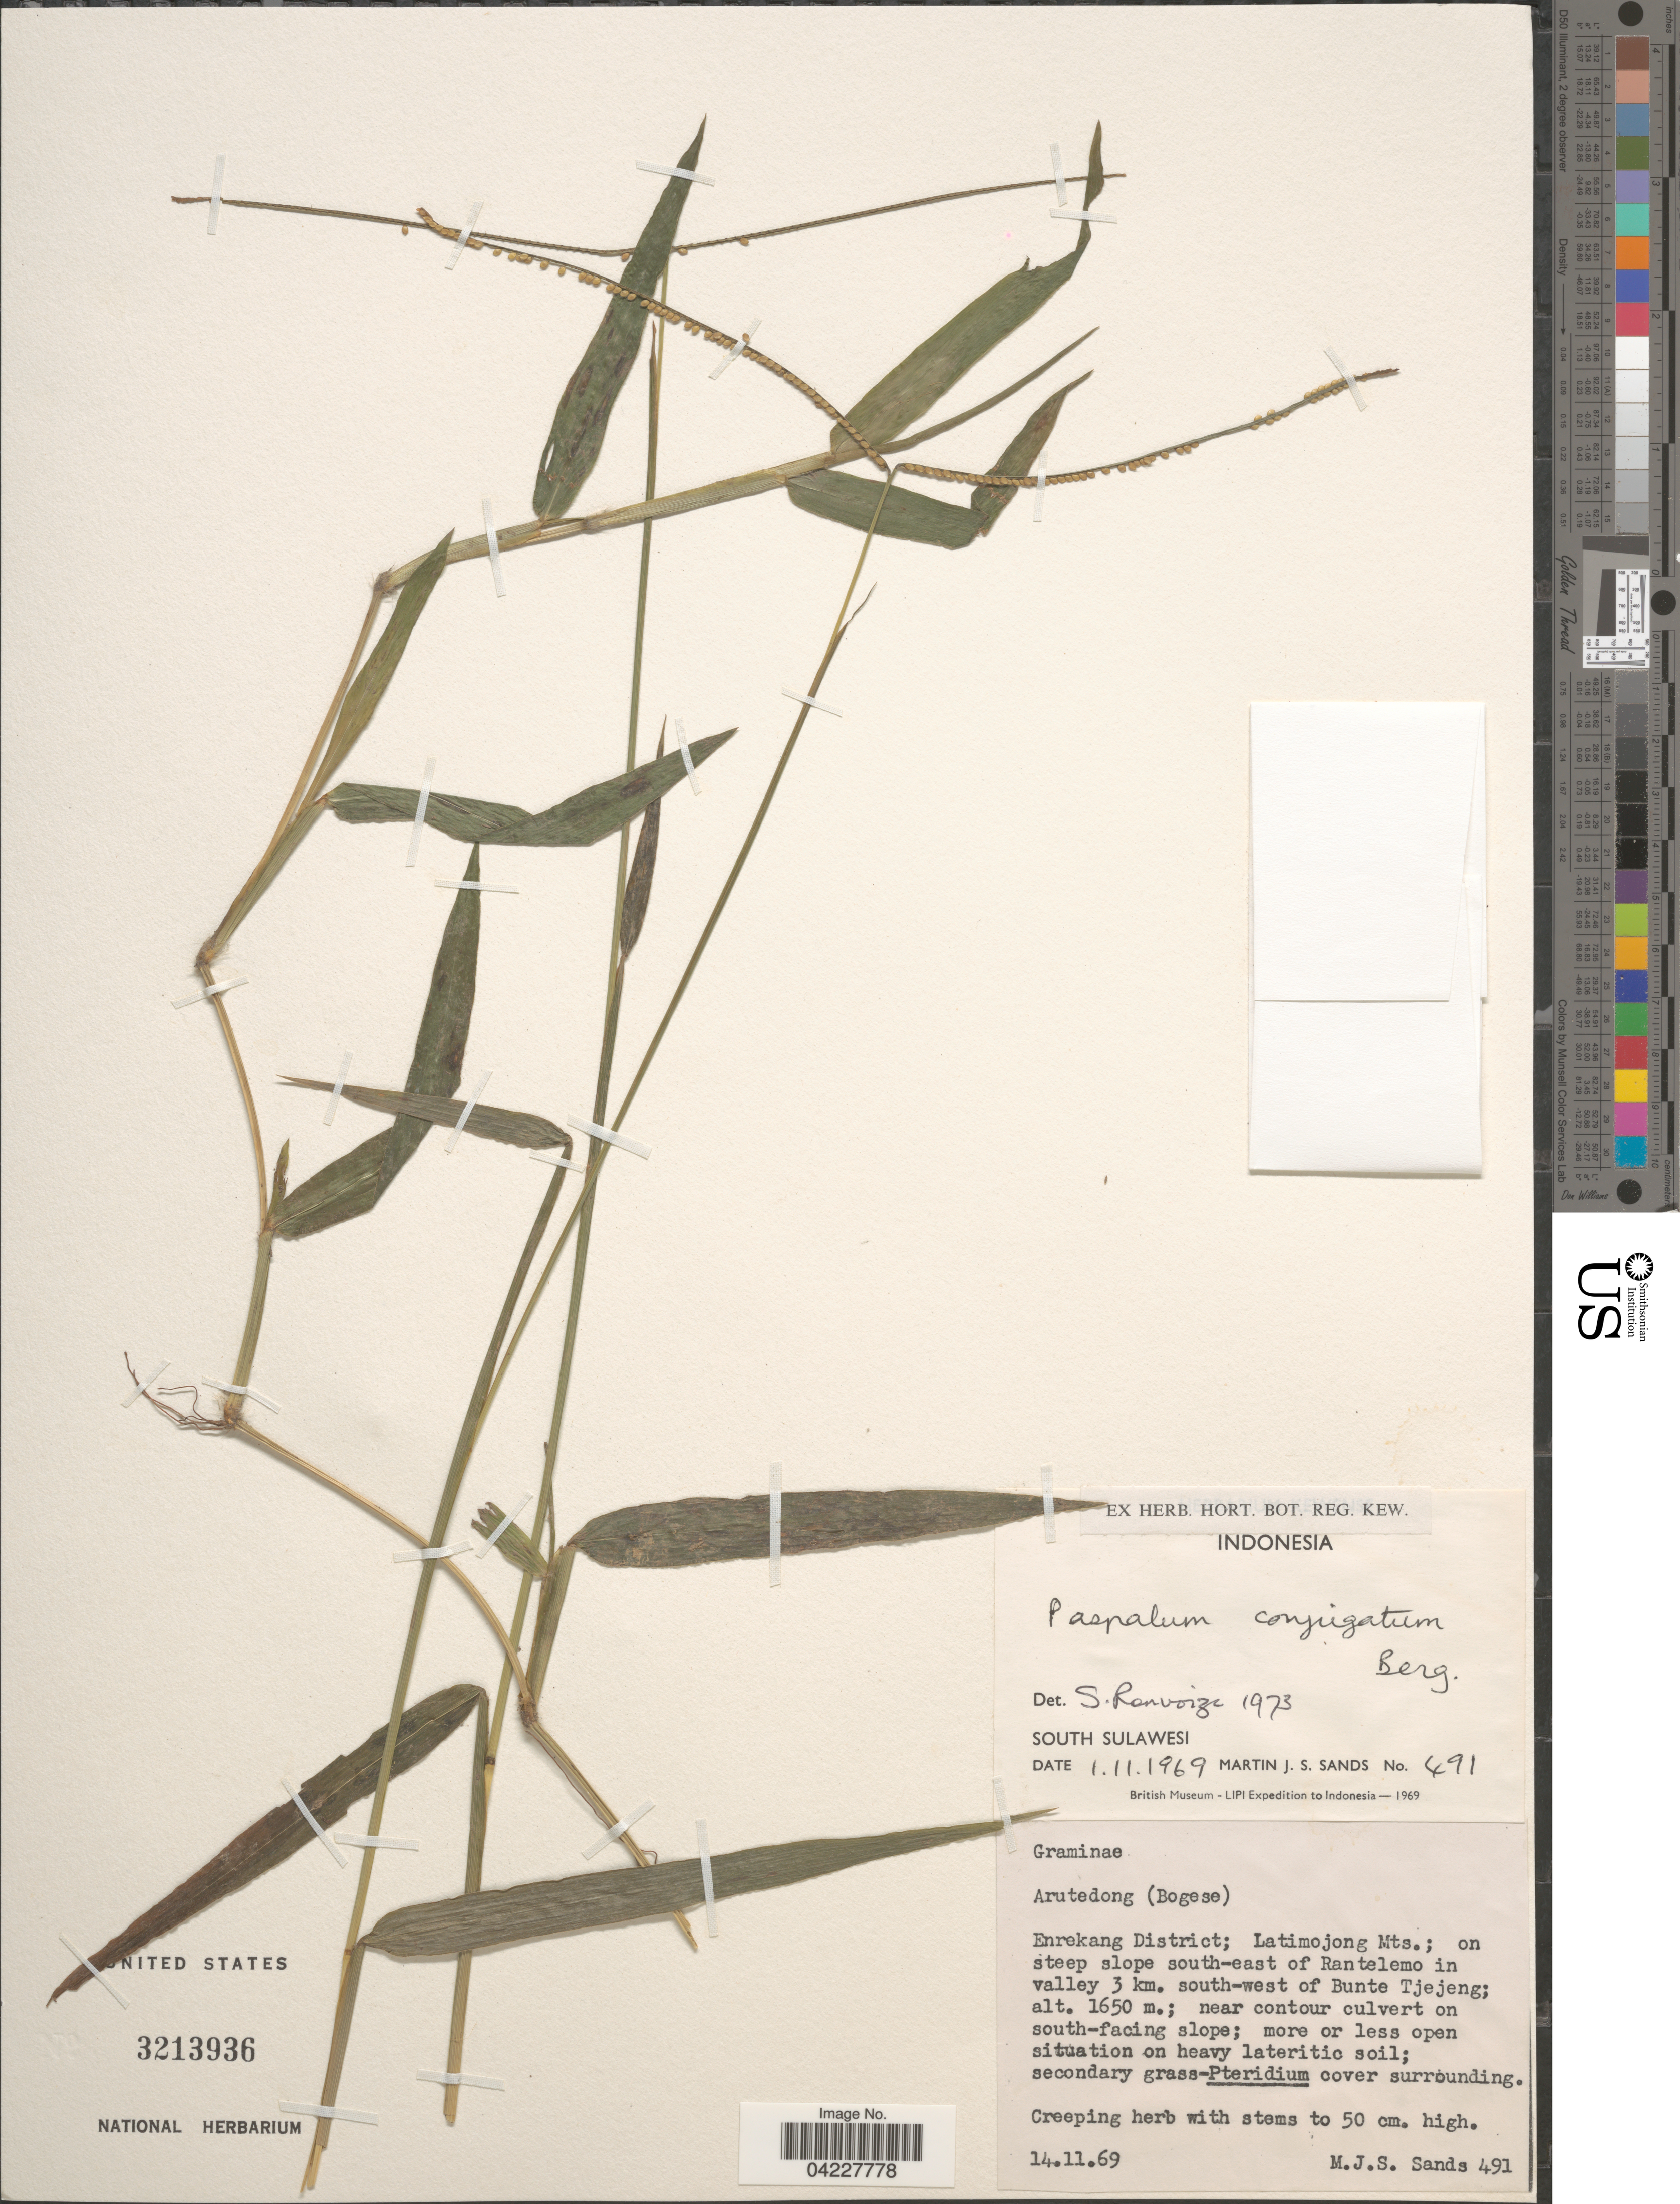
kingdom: Plantae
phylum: Tracheophyta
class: Liliopsida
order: Poales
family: Poaceae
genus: Paspalum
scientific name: Paspalum conjugatum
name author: P.J. Bergius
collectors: M. Sands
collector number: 491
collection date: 1969-11-01/1969-11-14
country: Indonesia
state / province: Sulawesi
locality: South Sulawesi. Enrekang District; Latimojong Mts.; on steep slope south-east of Rantelemo in valley 3 km. south-west of Bunte Tjejeng. British Museum - LIPI Expedition to Indonesia - 1969.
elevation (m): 1650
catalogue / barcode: US 3213936